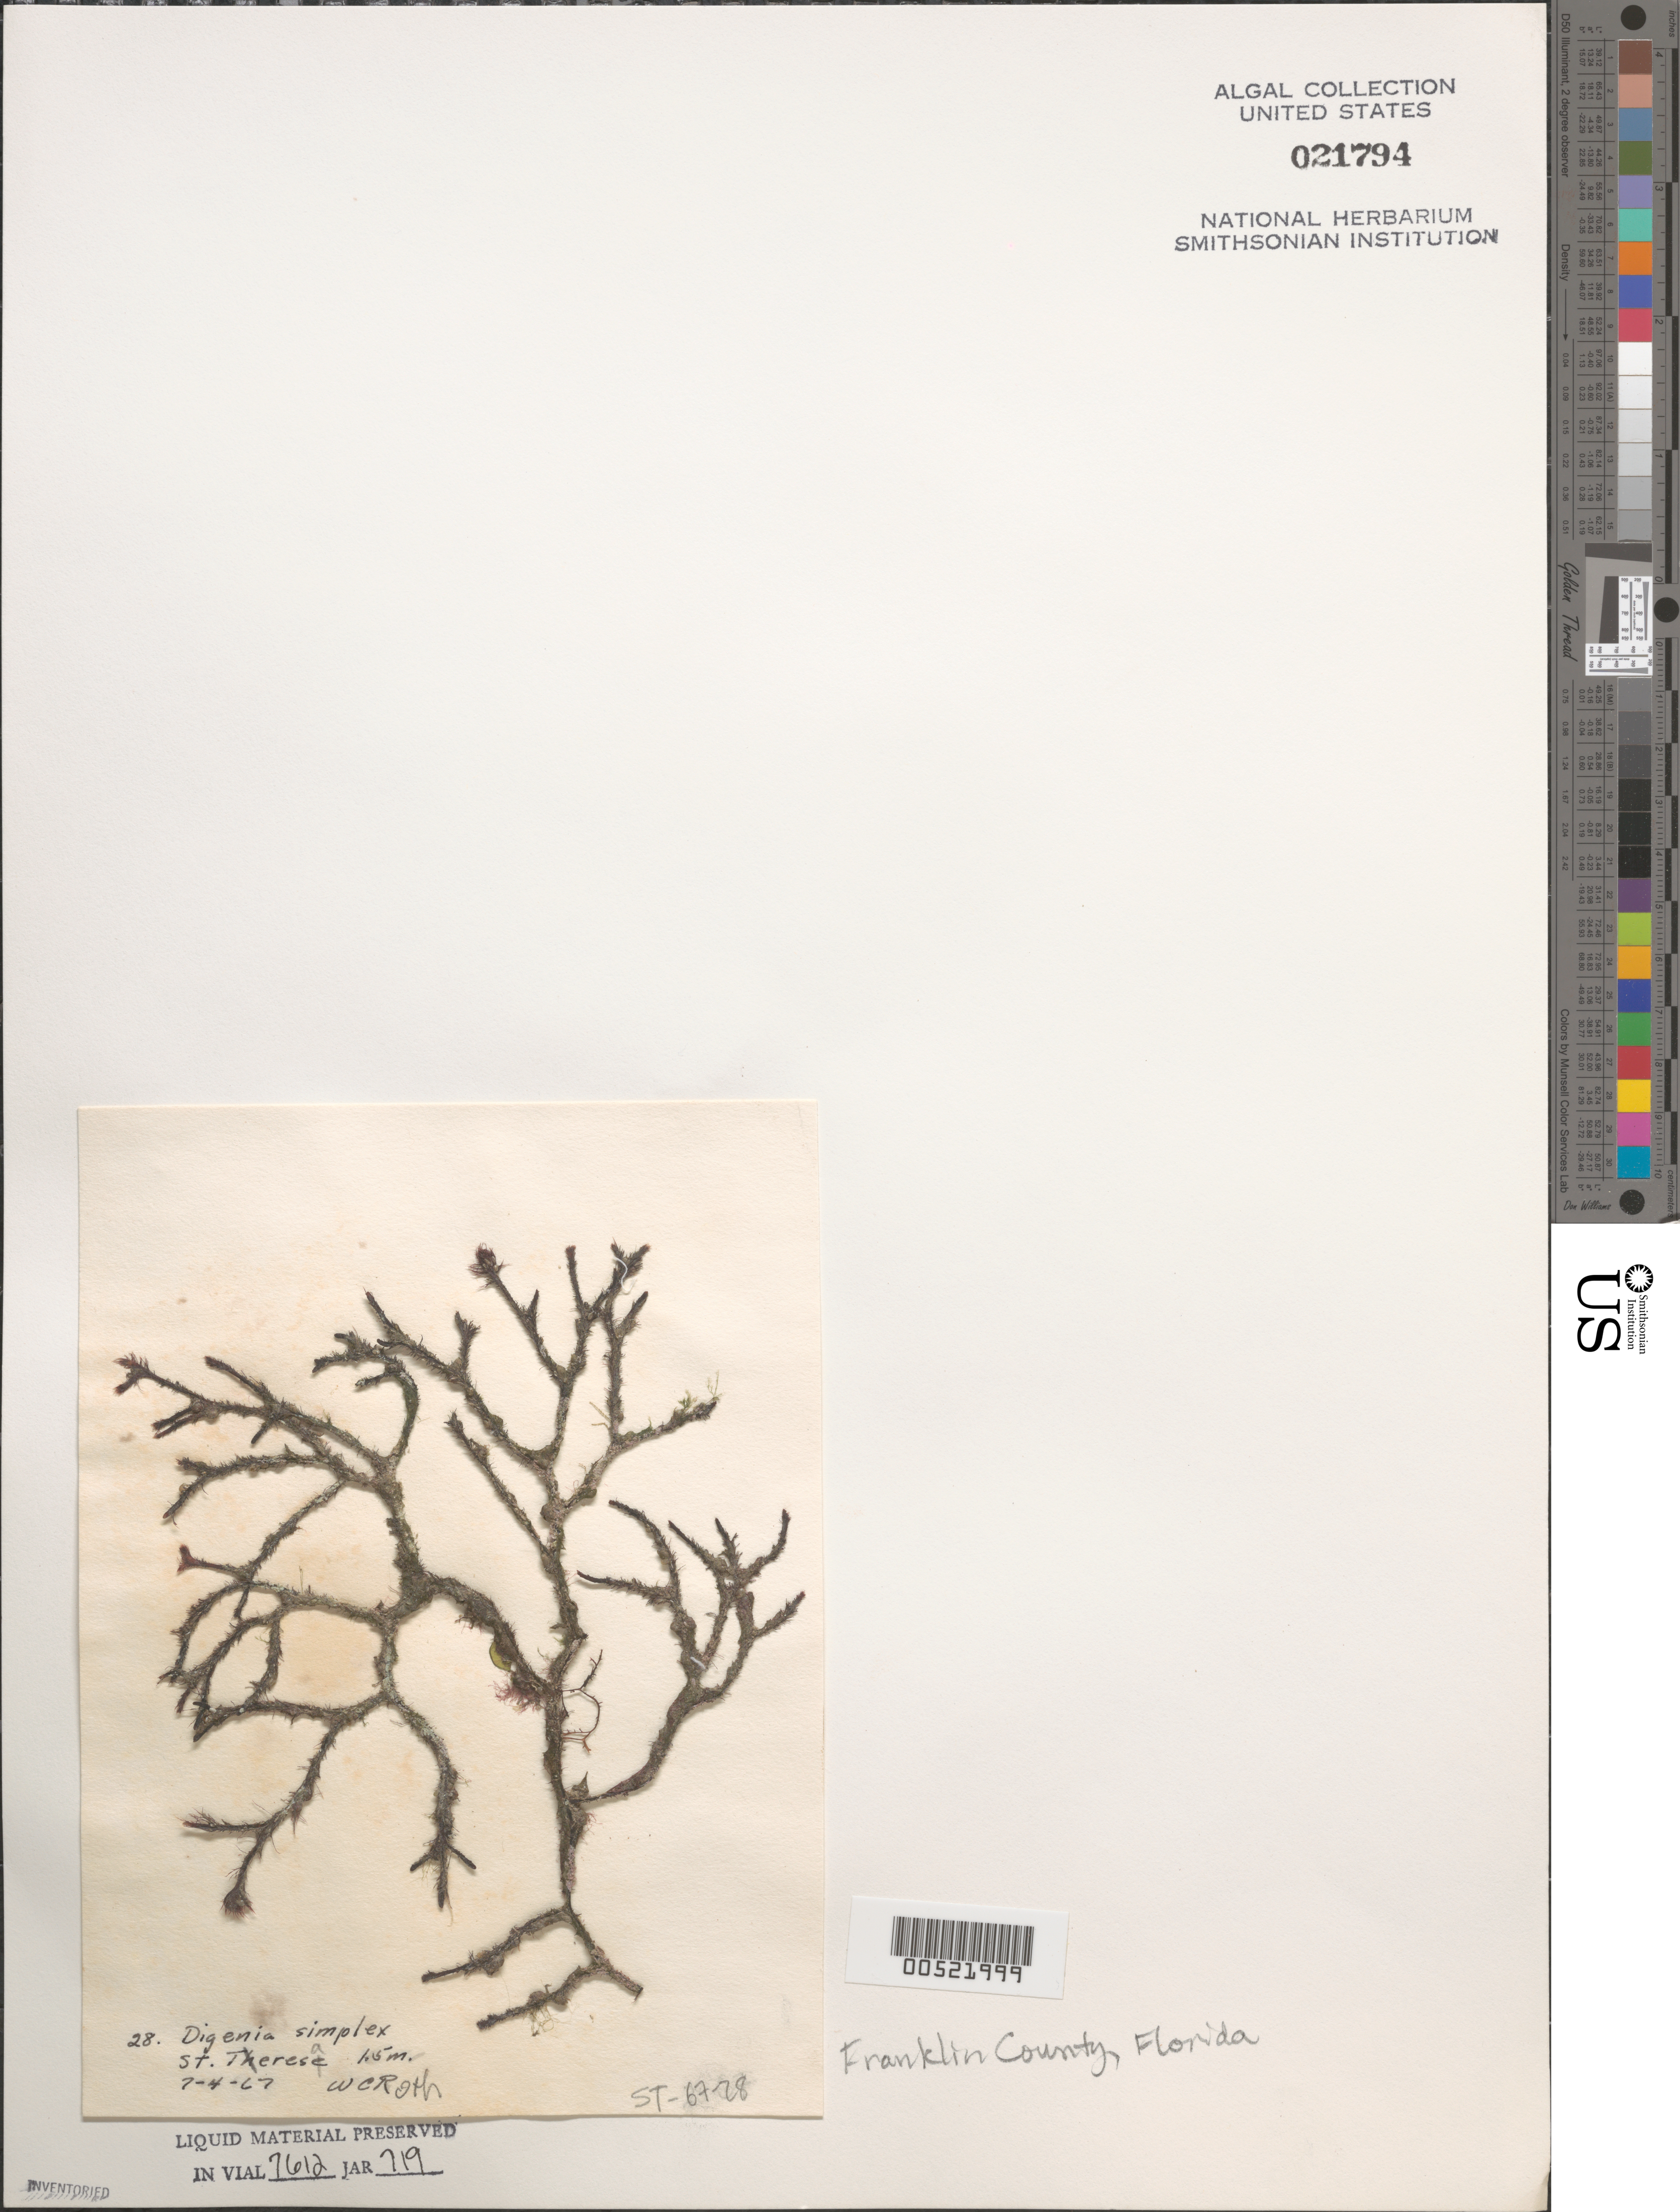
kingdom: Plantae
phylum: Rhodophyta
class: Florideophyceae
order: Ceramiales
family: Rhodomelaceae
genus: Digenea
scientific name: Digenea simplex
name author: (Wulfen) C. Agardh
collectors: W. C. Roth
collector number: St-67-28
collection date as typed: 04 Jul 1967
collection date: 1967-07-04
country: United States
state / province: Florida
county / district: Franklin County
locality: Saint Teresa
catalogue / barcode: US 21794